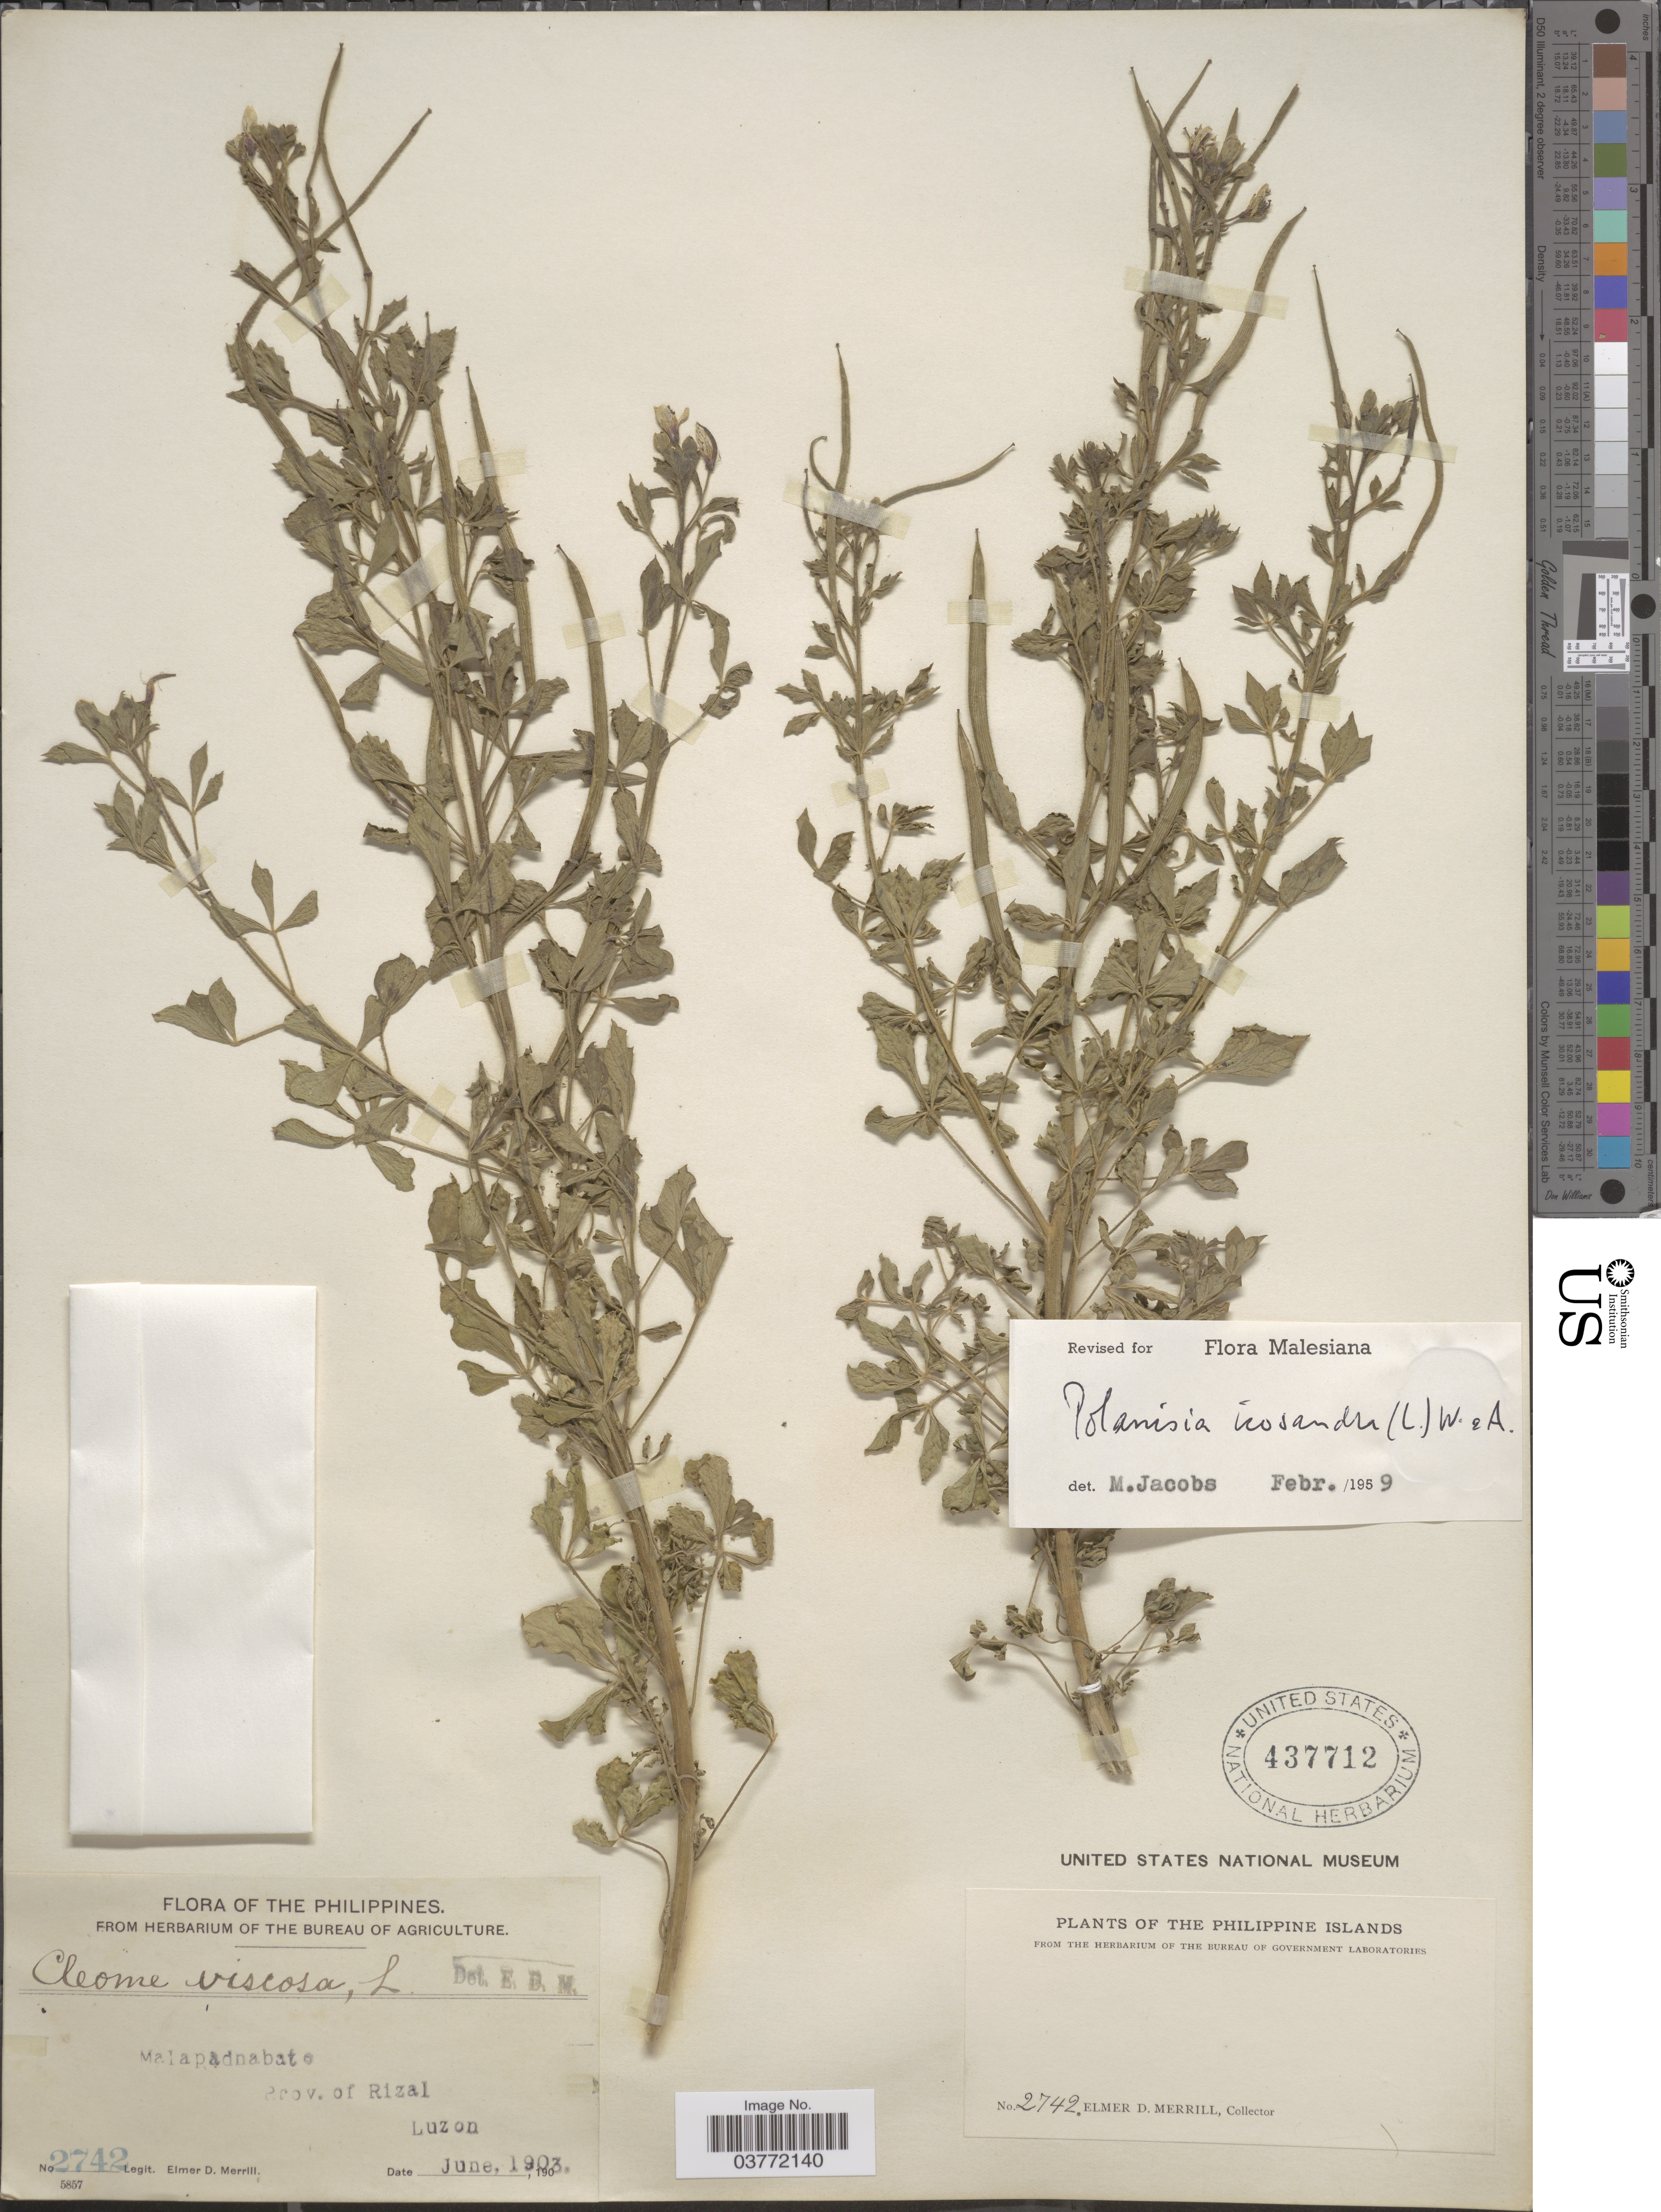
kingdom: Plantae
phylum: Tracheophyta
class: Magnoliopsida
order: Brassicales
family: Cleomaceae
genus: Arivela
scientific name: Arivela viscosa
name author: (L.) Raf.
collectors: E. D. Merrill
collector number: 2742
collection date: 1903-06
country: Philippines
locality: Malapadnabato, Prov. of Rizal. Luzon.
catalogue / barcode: US 437712